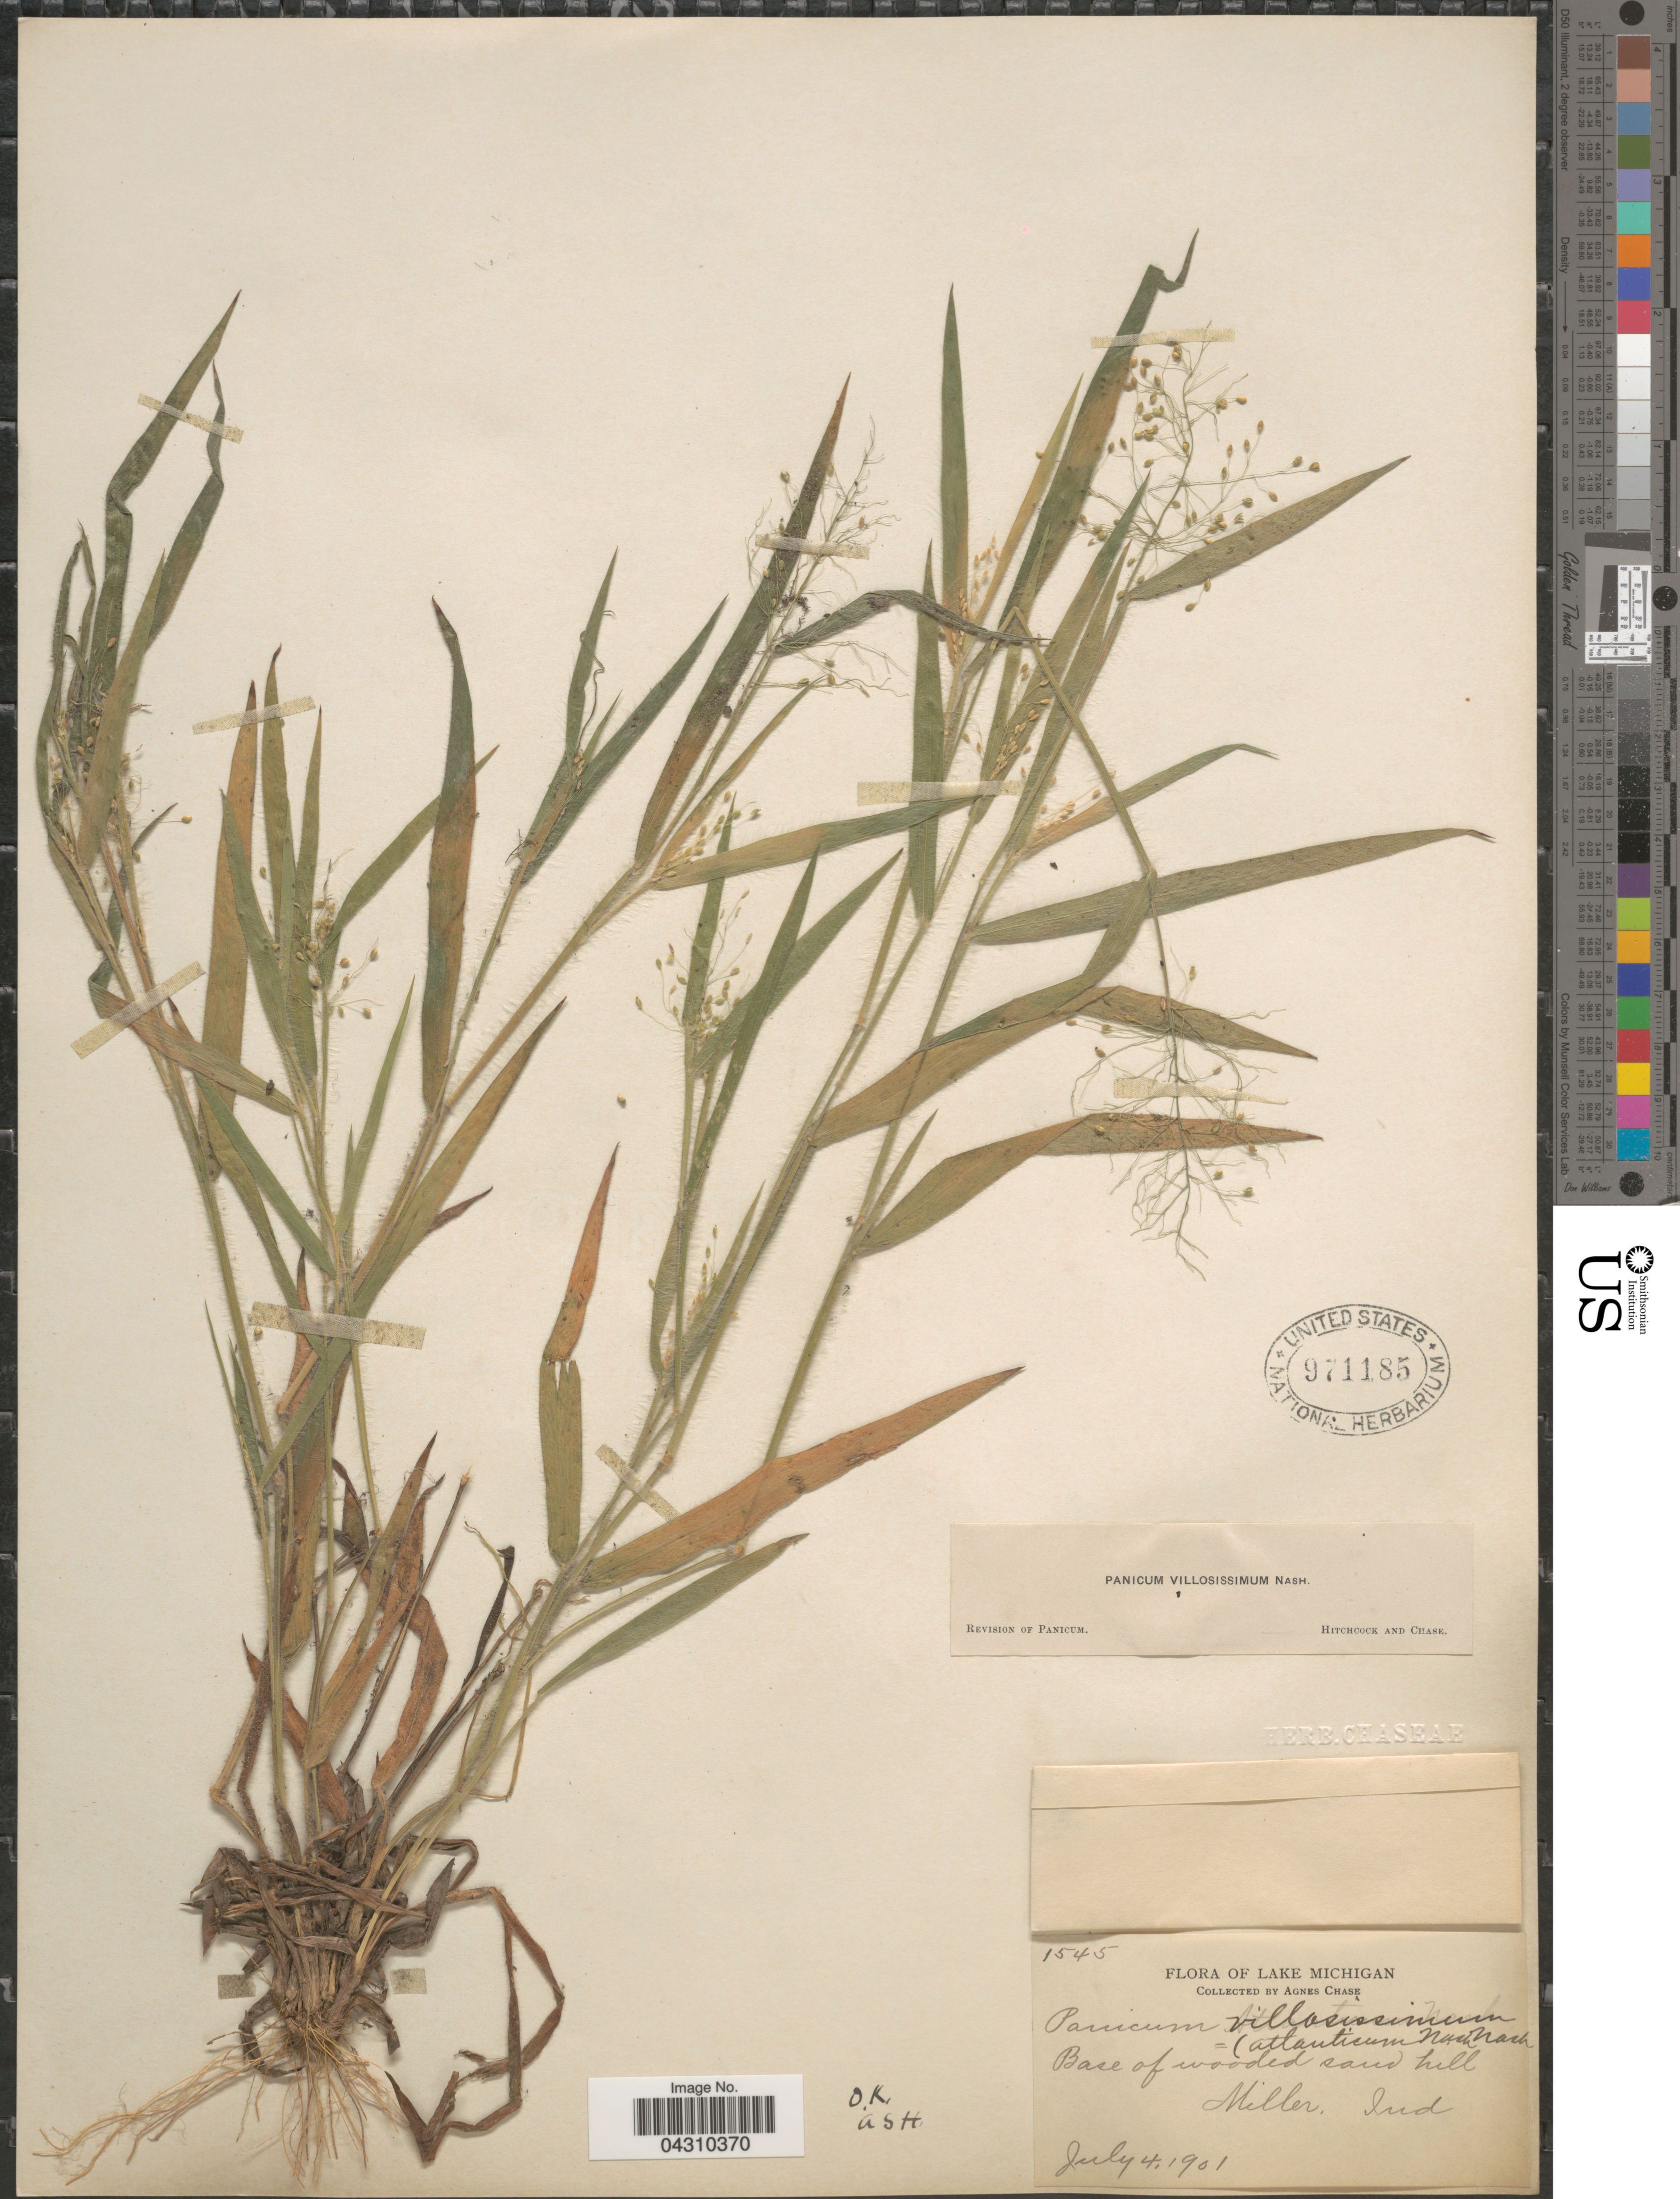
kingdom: Plantae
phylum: Tracheophyta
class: Liliopsida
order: Poales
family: Poaceae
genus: Dichanthelium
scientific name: Dichanthelium acuminatum var. acuminatum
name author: (Sw.) Gould & C.A. Clark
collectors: A. Chase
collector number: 1545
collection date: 1901-07-04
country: United States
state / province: Indiana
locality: Lake Michigan. Base of wooded sand hill, Miller.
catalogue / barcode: US 971185